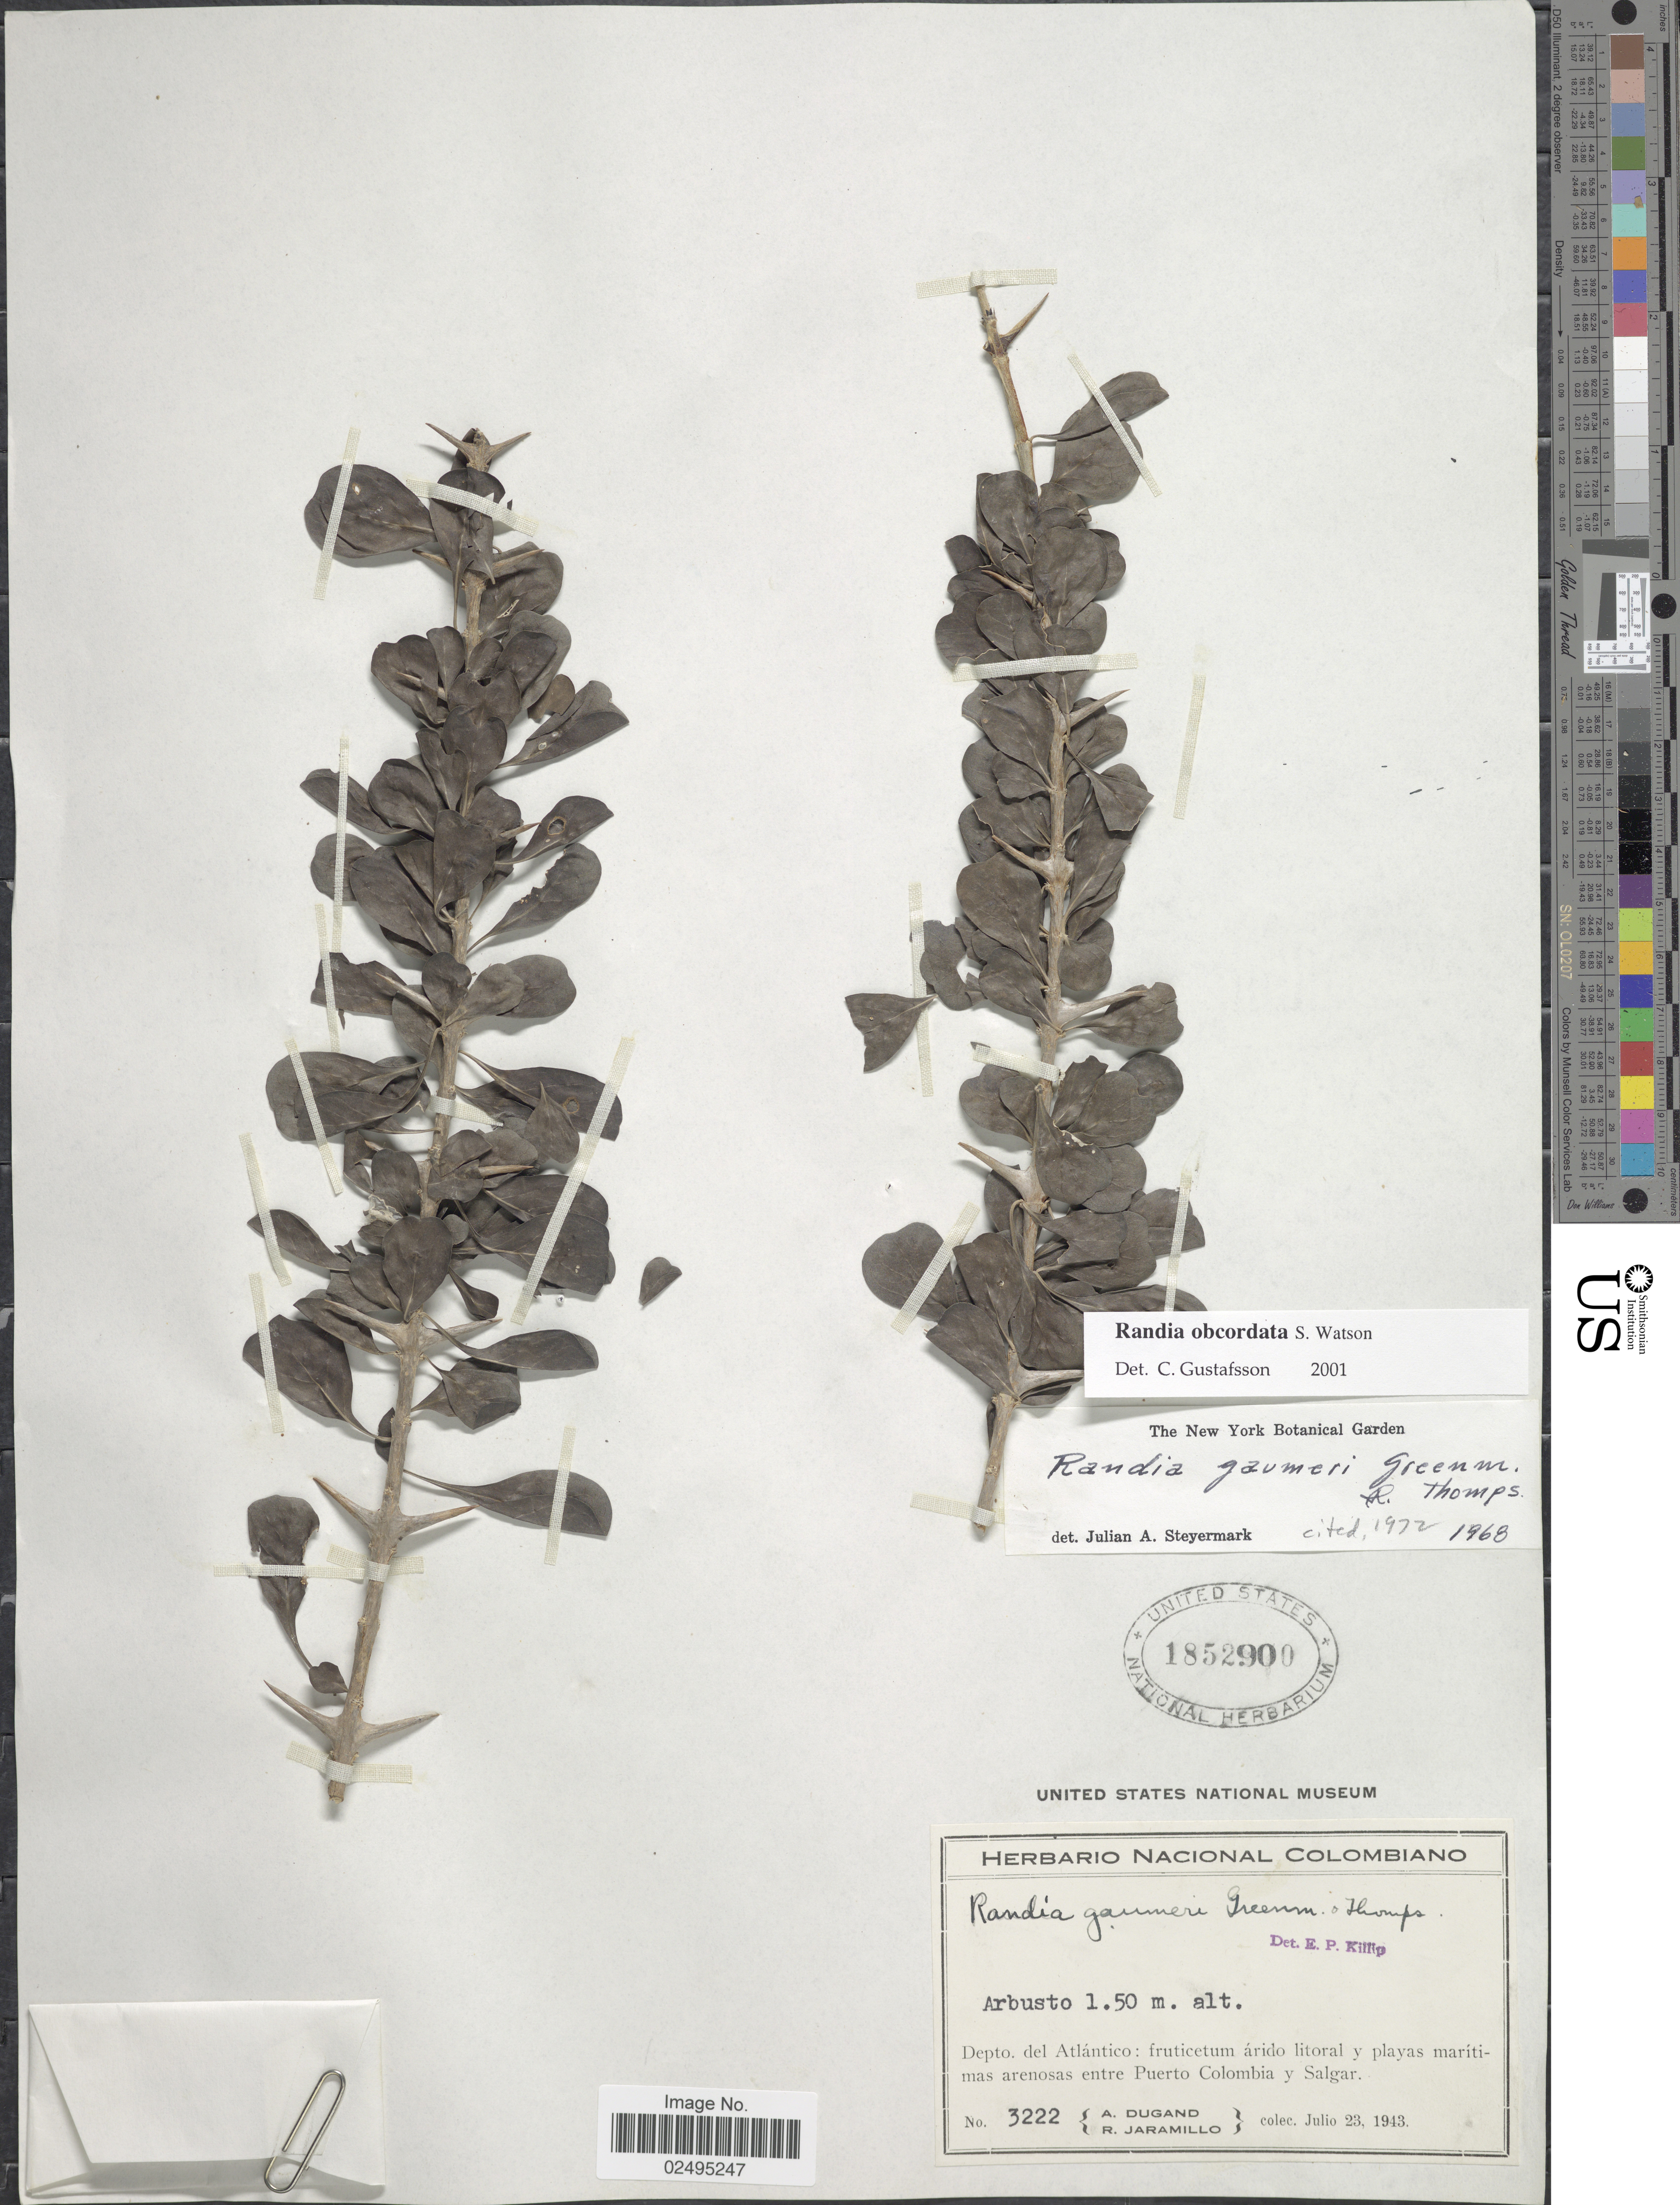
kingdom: Plantae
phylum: Tracheophyta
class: Magnoliopsida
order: Gentianales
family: Rubiaceae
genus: Randia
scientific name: Randia obcordata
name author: S. Watson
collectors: A. Dugand & R. Jaramillo M.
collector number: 3222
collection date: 1943-07-23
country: Colombia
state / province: Atlántico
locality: Depto. del Atlantico: fruticetum arido litoral y playas maritimas arenosas entre Puerto Colombia y Salgar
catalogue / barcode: US 1852900